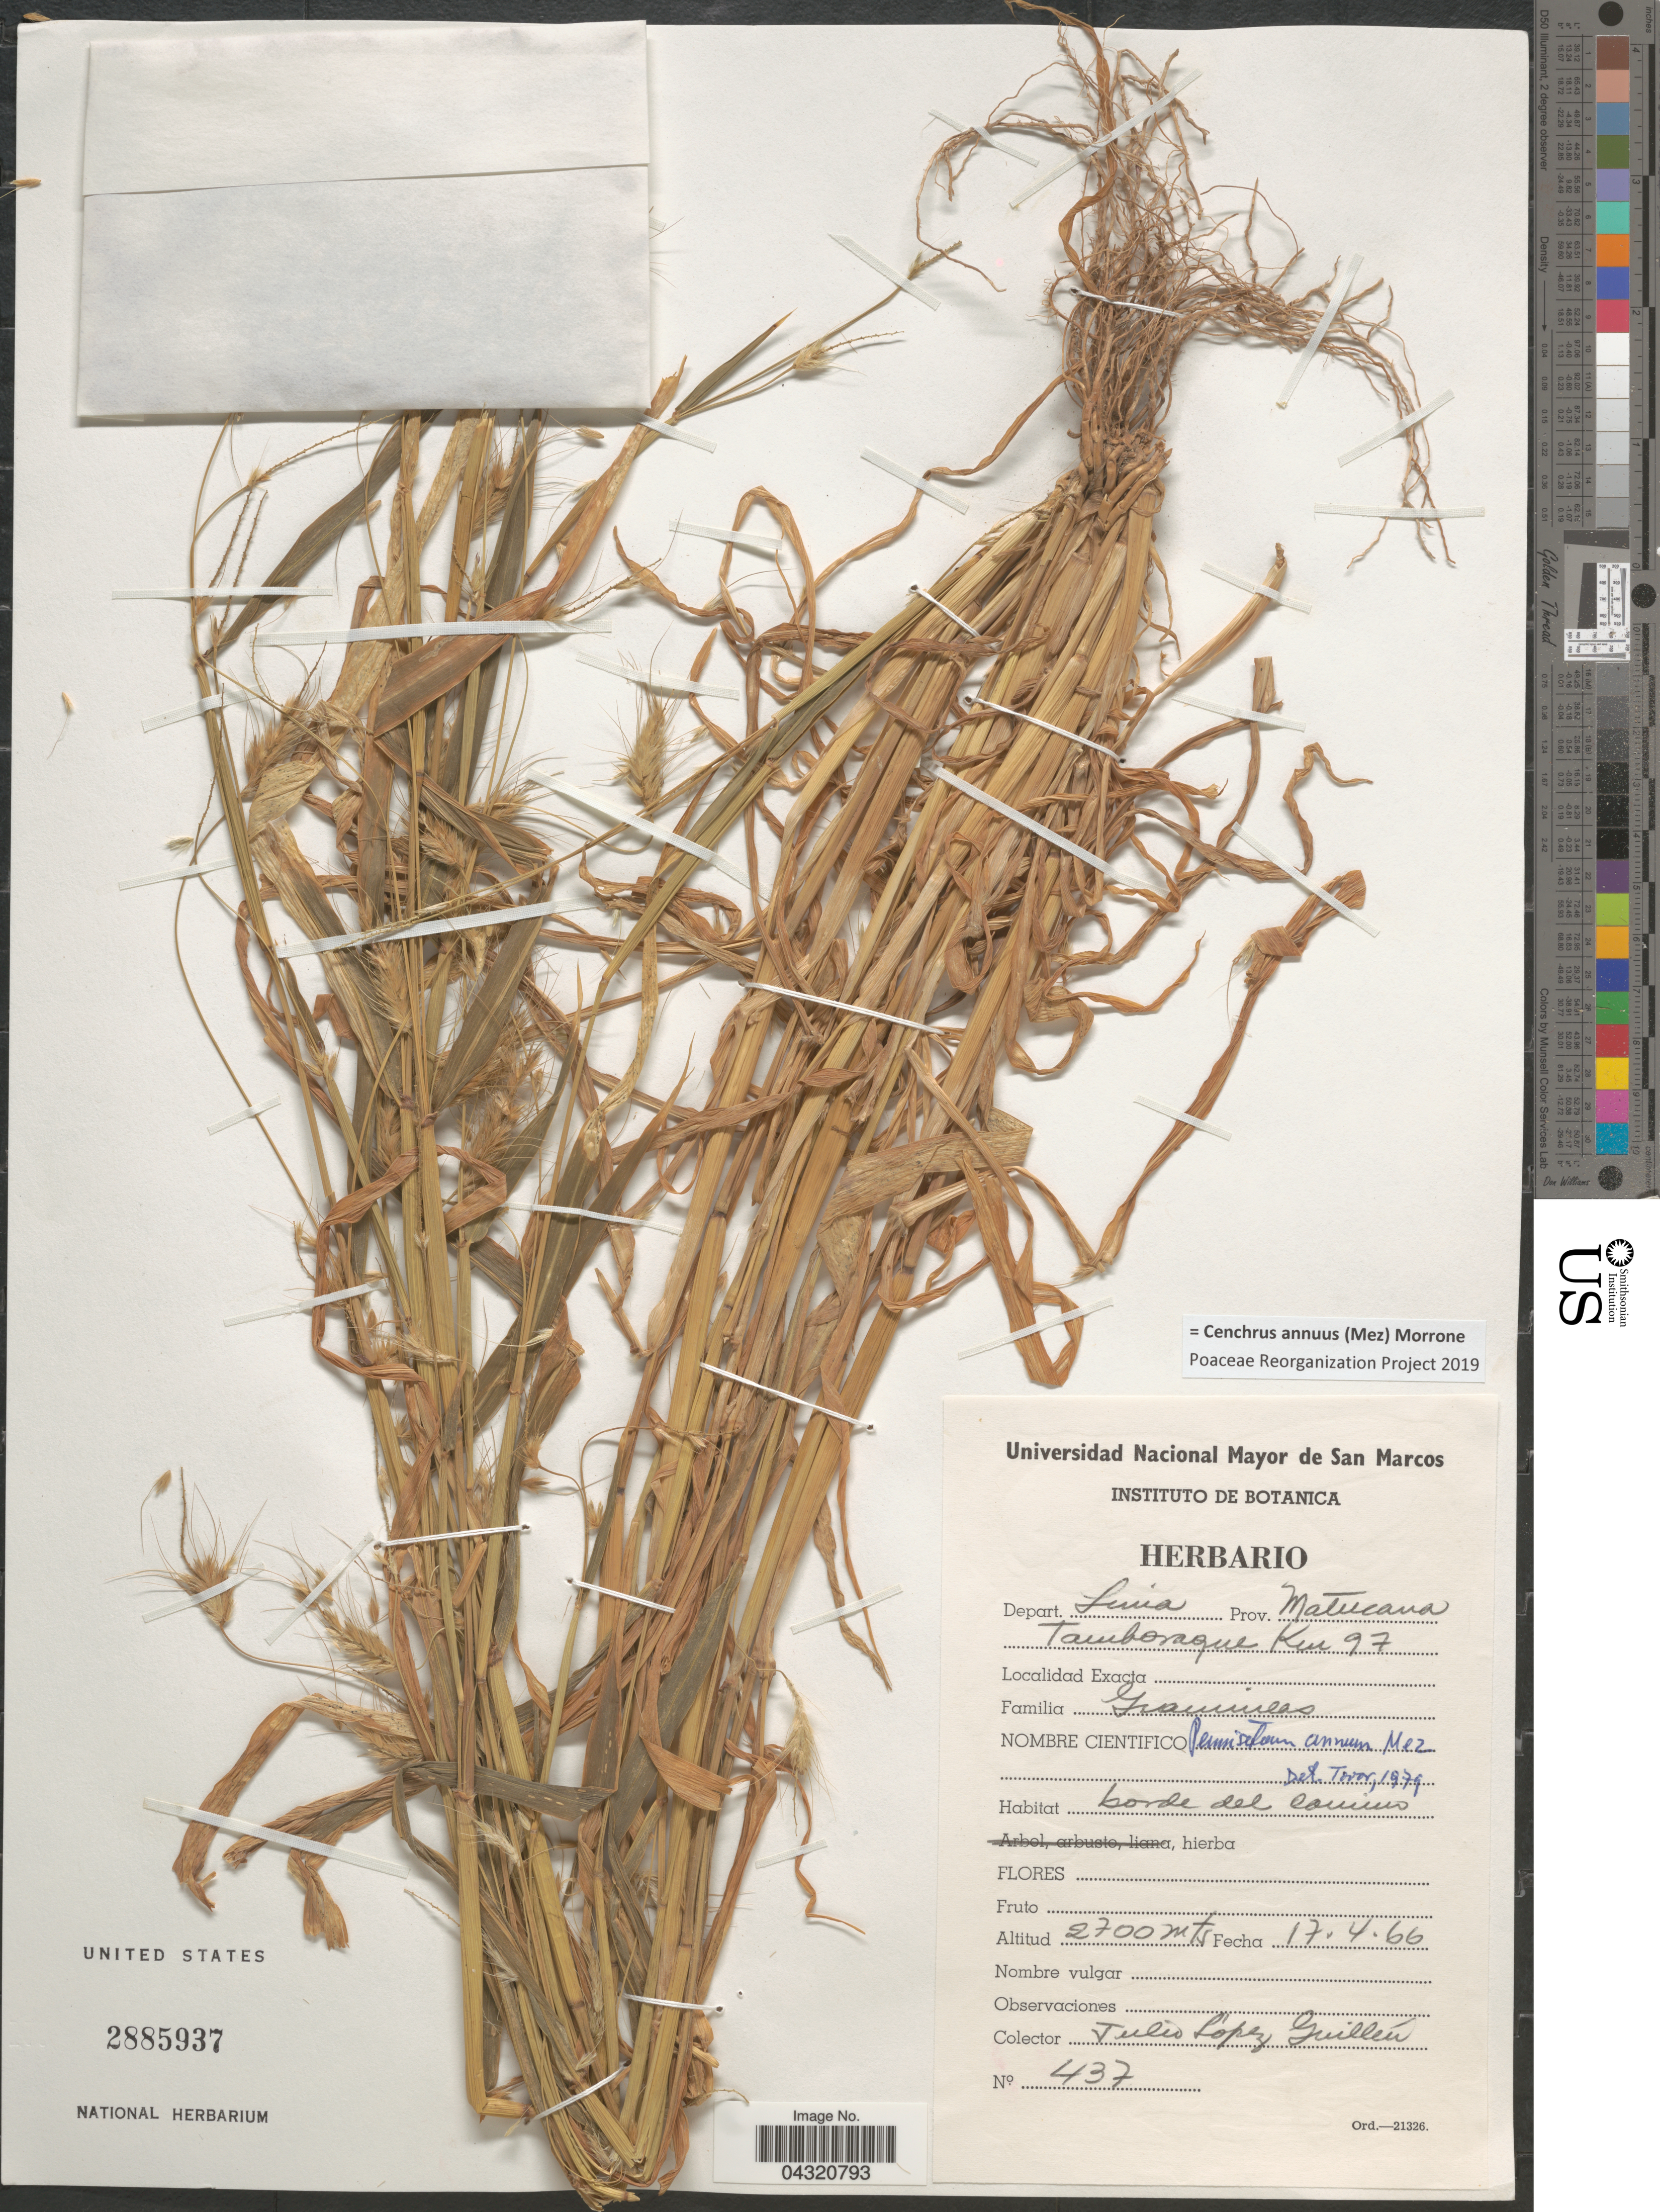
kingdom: Plantae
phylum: Tracheophyta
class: Liliopsida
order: Poales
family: Poaceae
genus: Cenchrus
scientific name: Cenchrus annuus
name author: (Mez) Morrone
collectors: J. López Guillén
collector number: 437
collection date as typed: Transcribed d/m/y: 17/4/66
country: Peru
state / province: Lima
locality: Depart. Lima. Prov. Matucana. Tamboraque Km 97.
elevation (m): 2700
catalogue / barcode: US 2885937